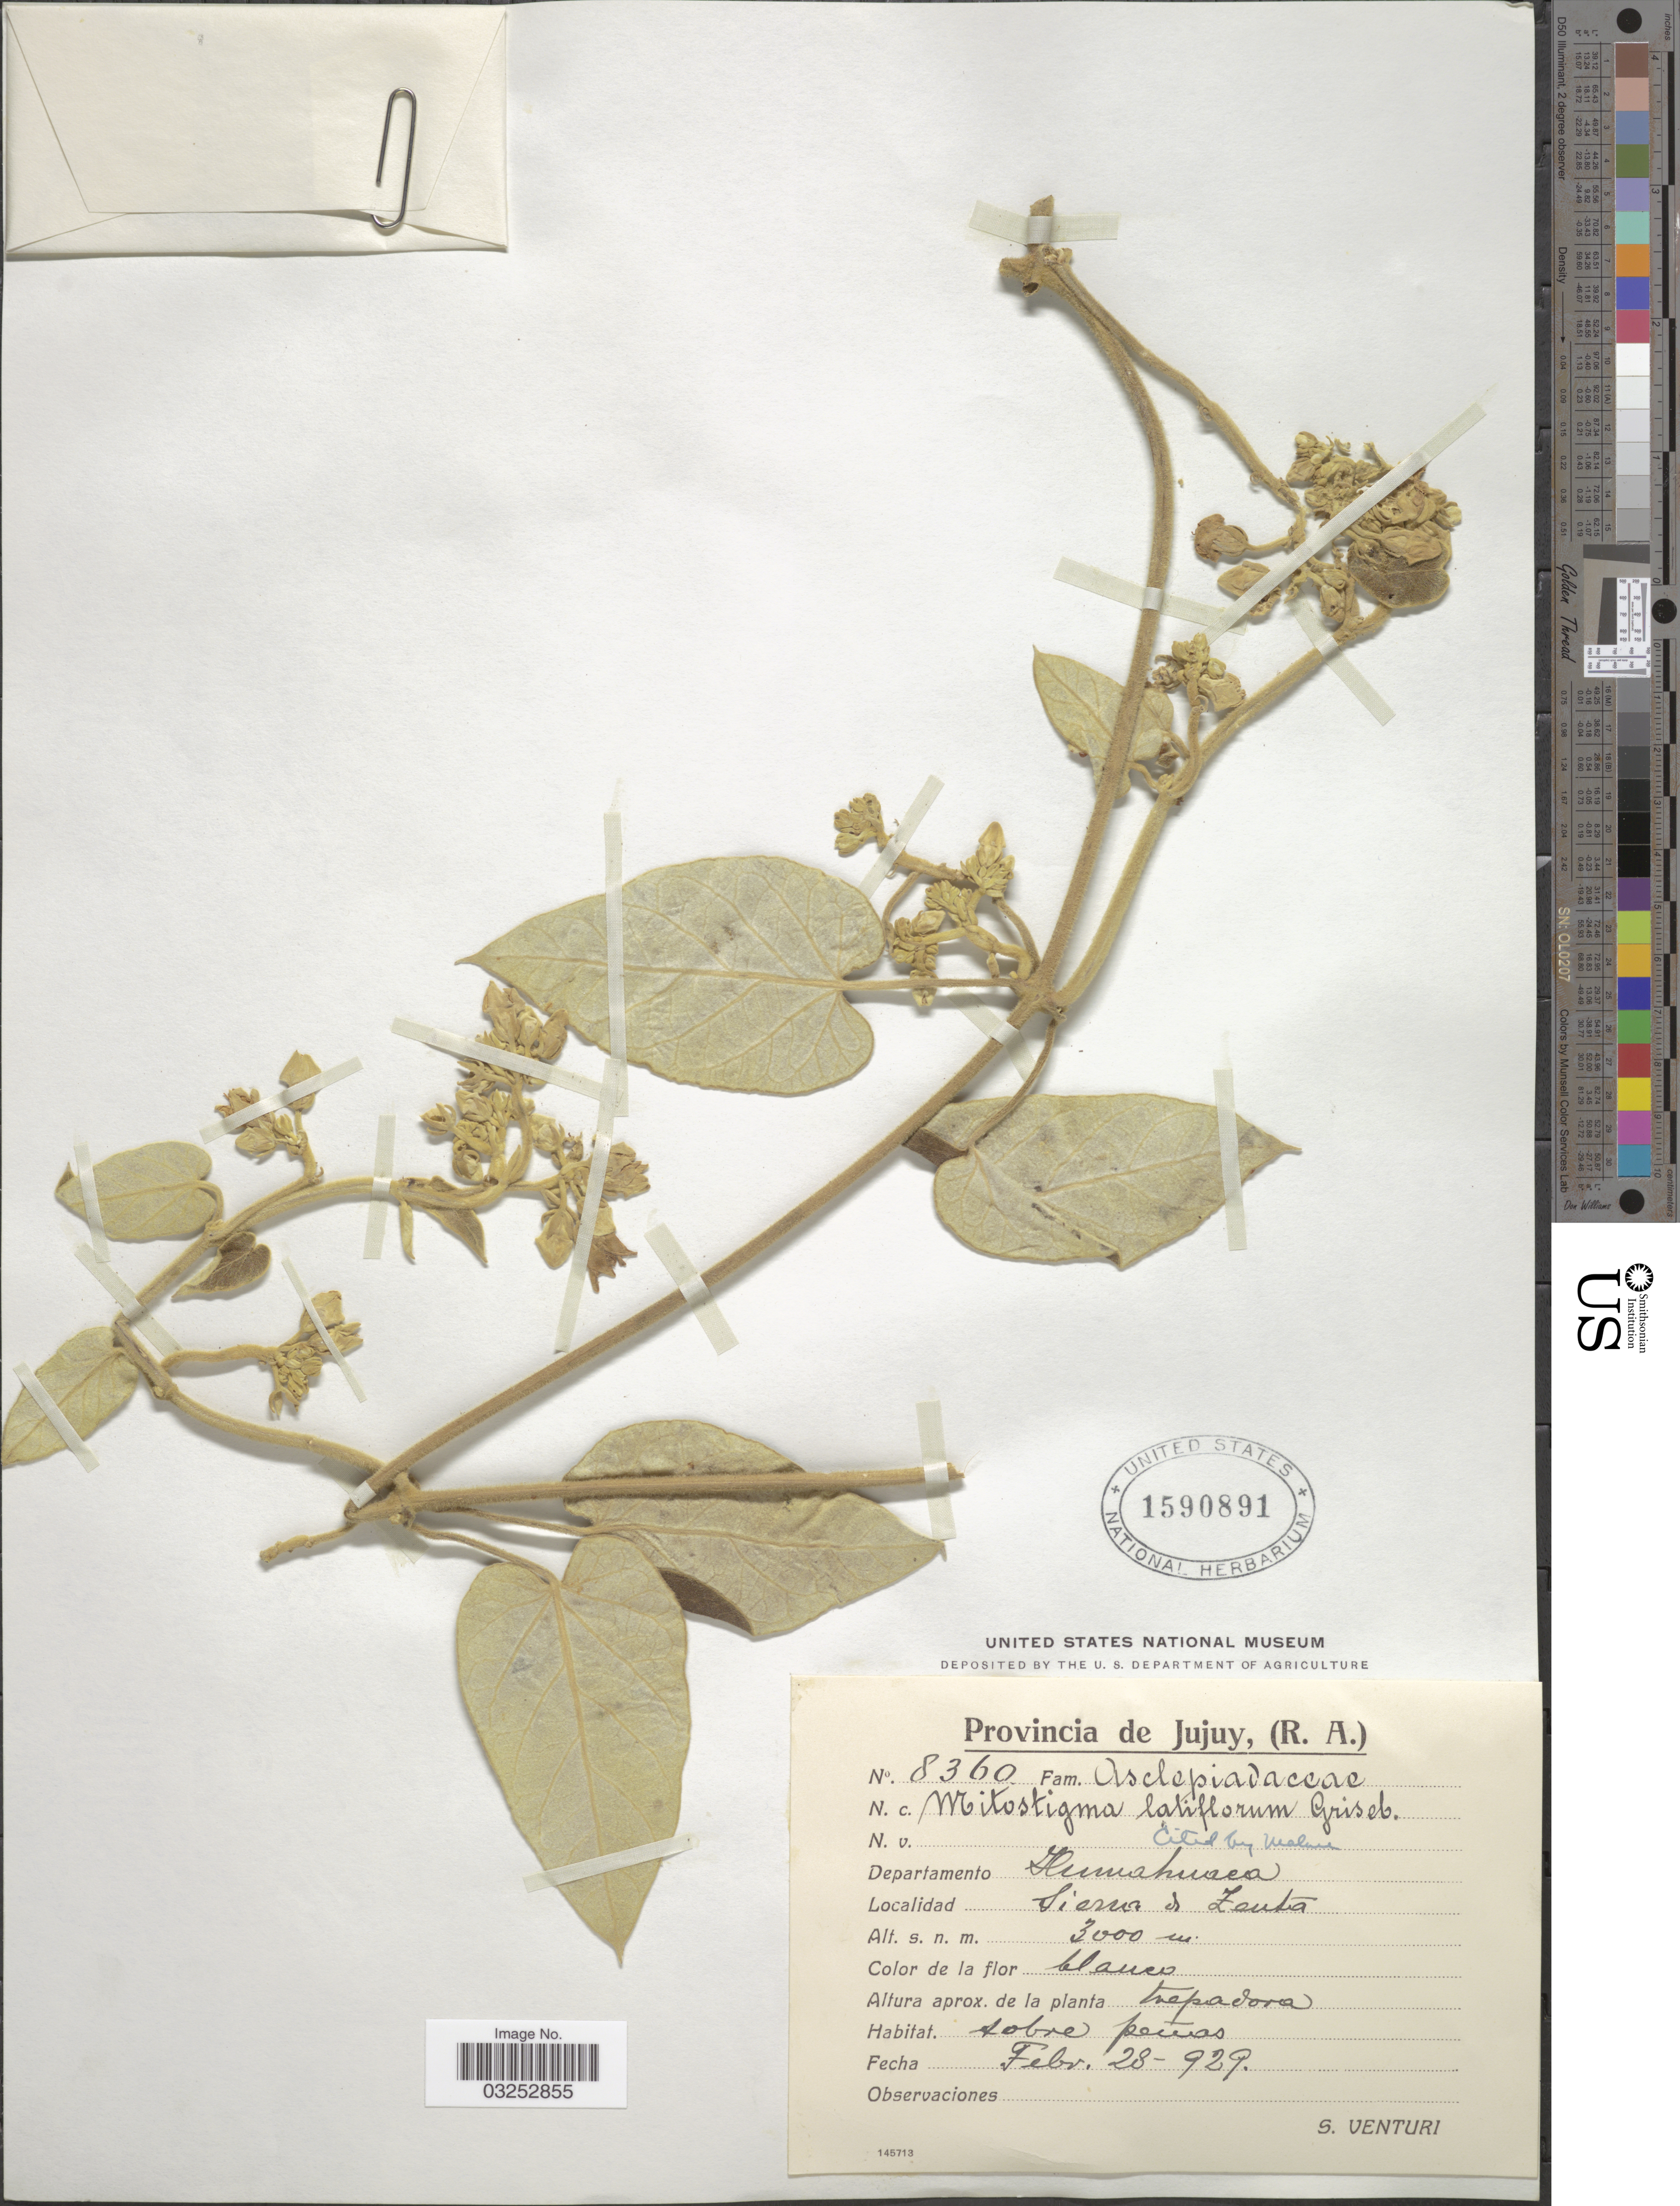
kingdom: Plantae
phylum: Tracheophyta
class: Magnoliopsida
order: Gentianales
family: Apocynaceae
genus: Mitostigma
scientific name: Mitostigma latiflorum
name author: Griseb.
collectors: S. Venturi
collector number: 8360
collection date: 1929-02-28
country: Argentina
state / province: Jujuy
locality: Provincia de Jujuy, (R.A.), Departamento Humahuaca, Sierra de Zenta.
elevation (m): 3000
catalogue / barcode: US 1590891